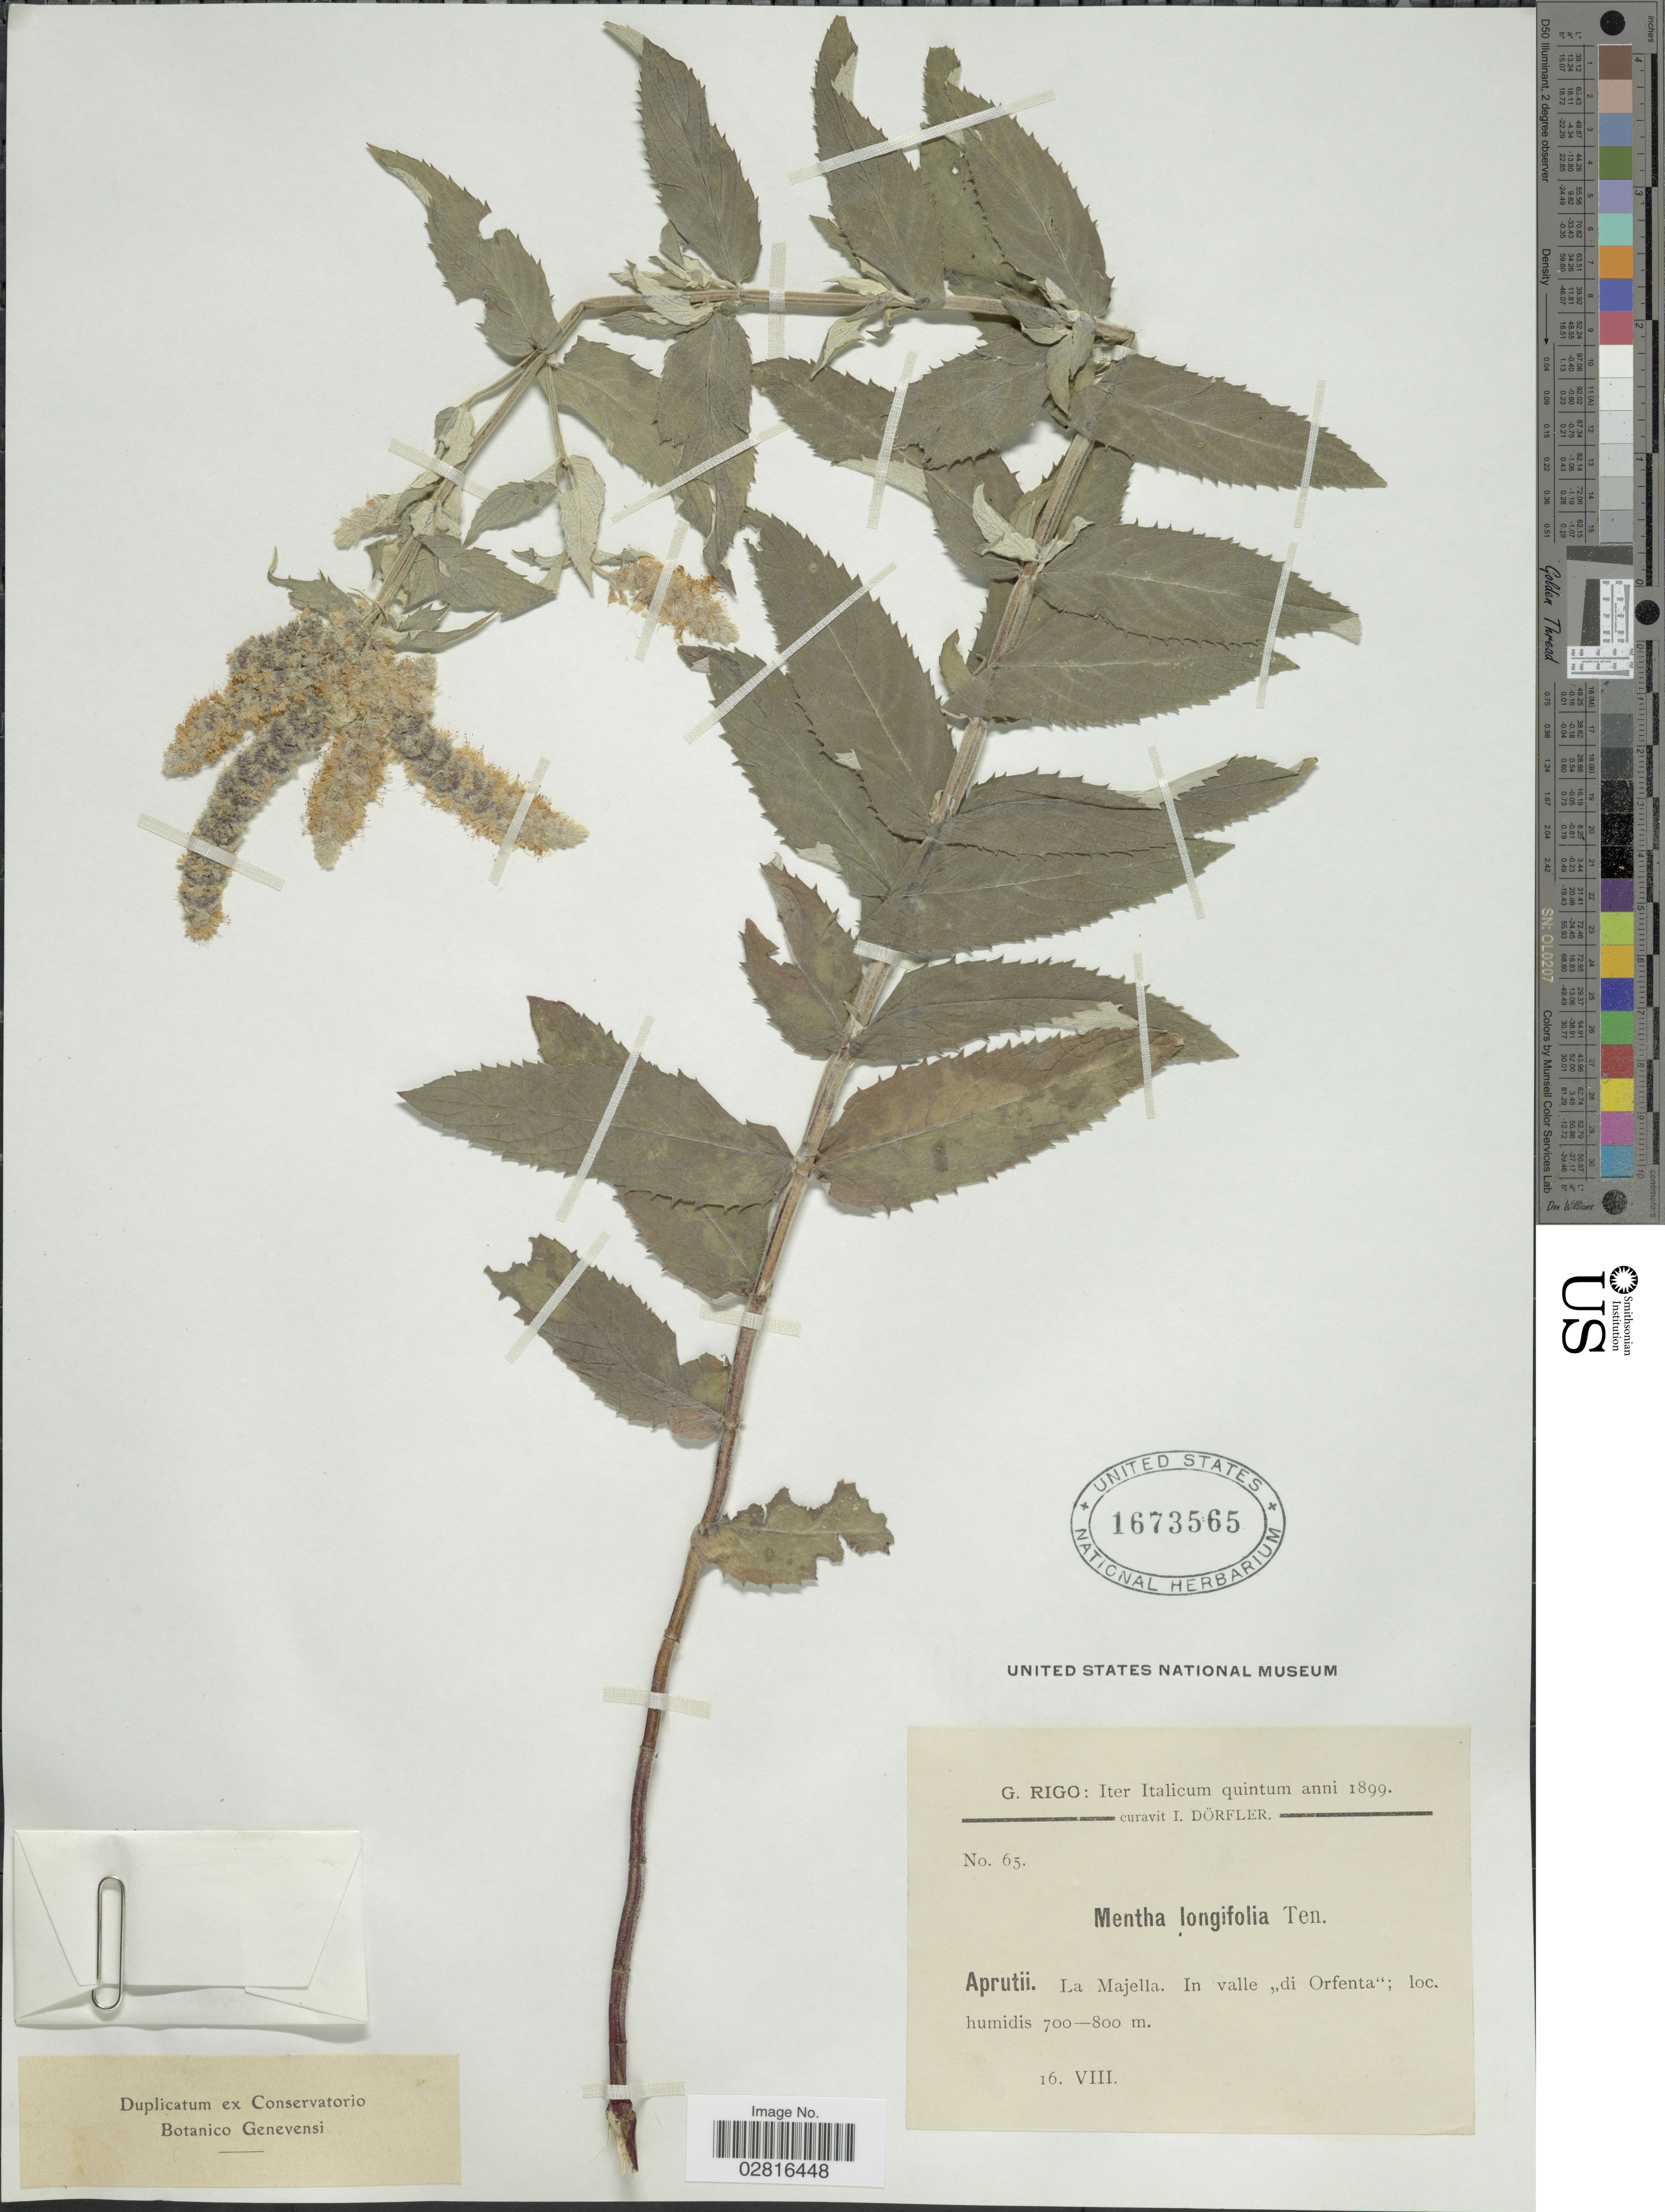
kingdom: Plantae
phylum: Tracheophyta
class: Magnoliopsida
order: Lamiales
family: Lamiaceae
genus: Mentha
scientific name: Mentha longifolia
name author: (L.) L.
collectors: G. Rigo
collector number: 65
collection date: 1899-08-16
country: Italy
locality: Aprutii. La Majella. In valle "di Orfenta"; loc. humidis.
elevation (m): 700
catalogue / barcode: US 1673565